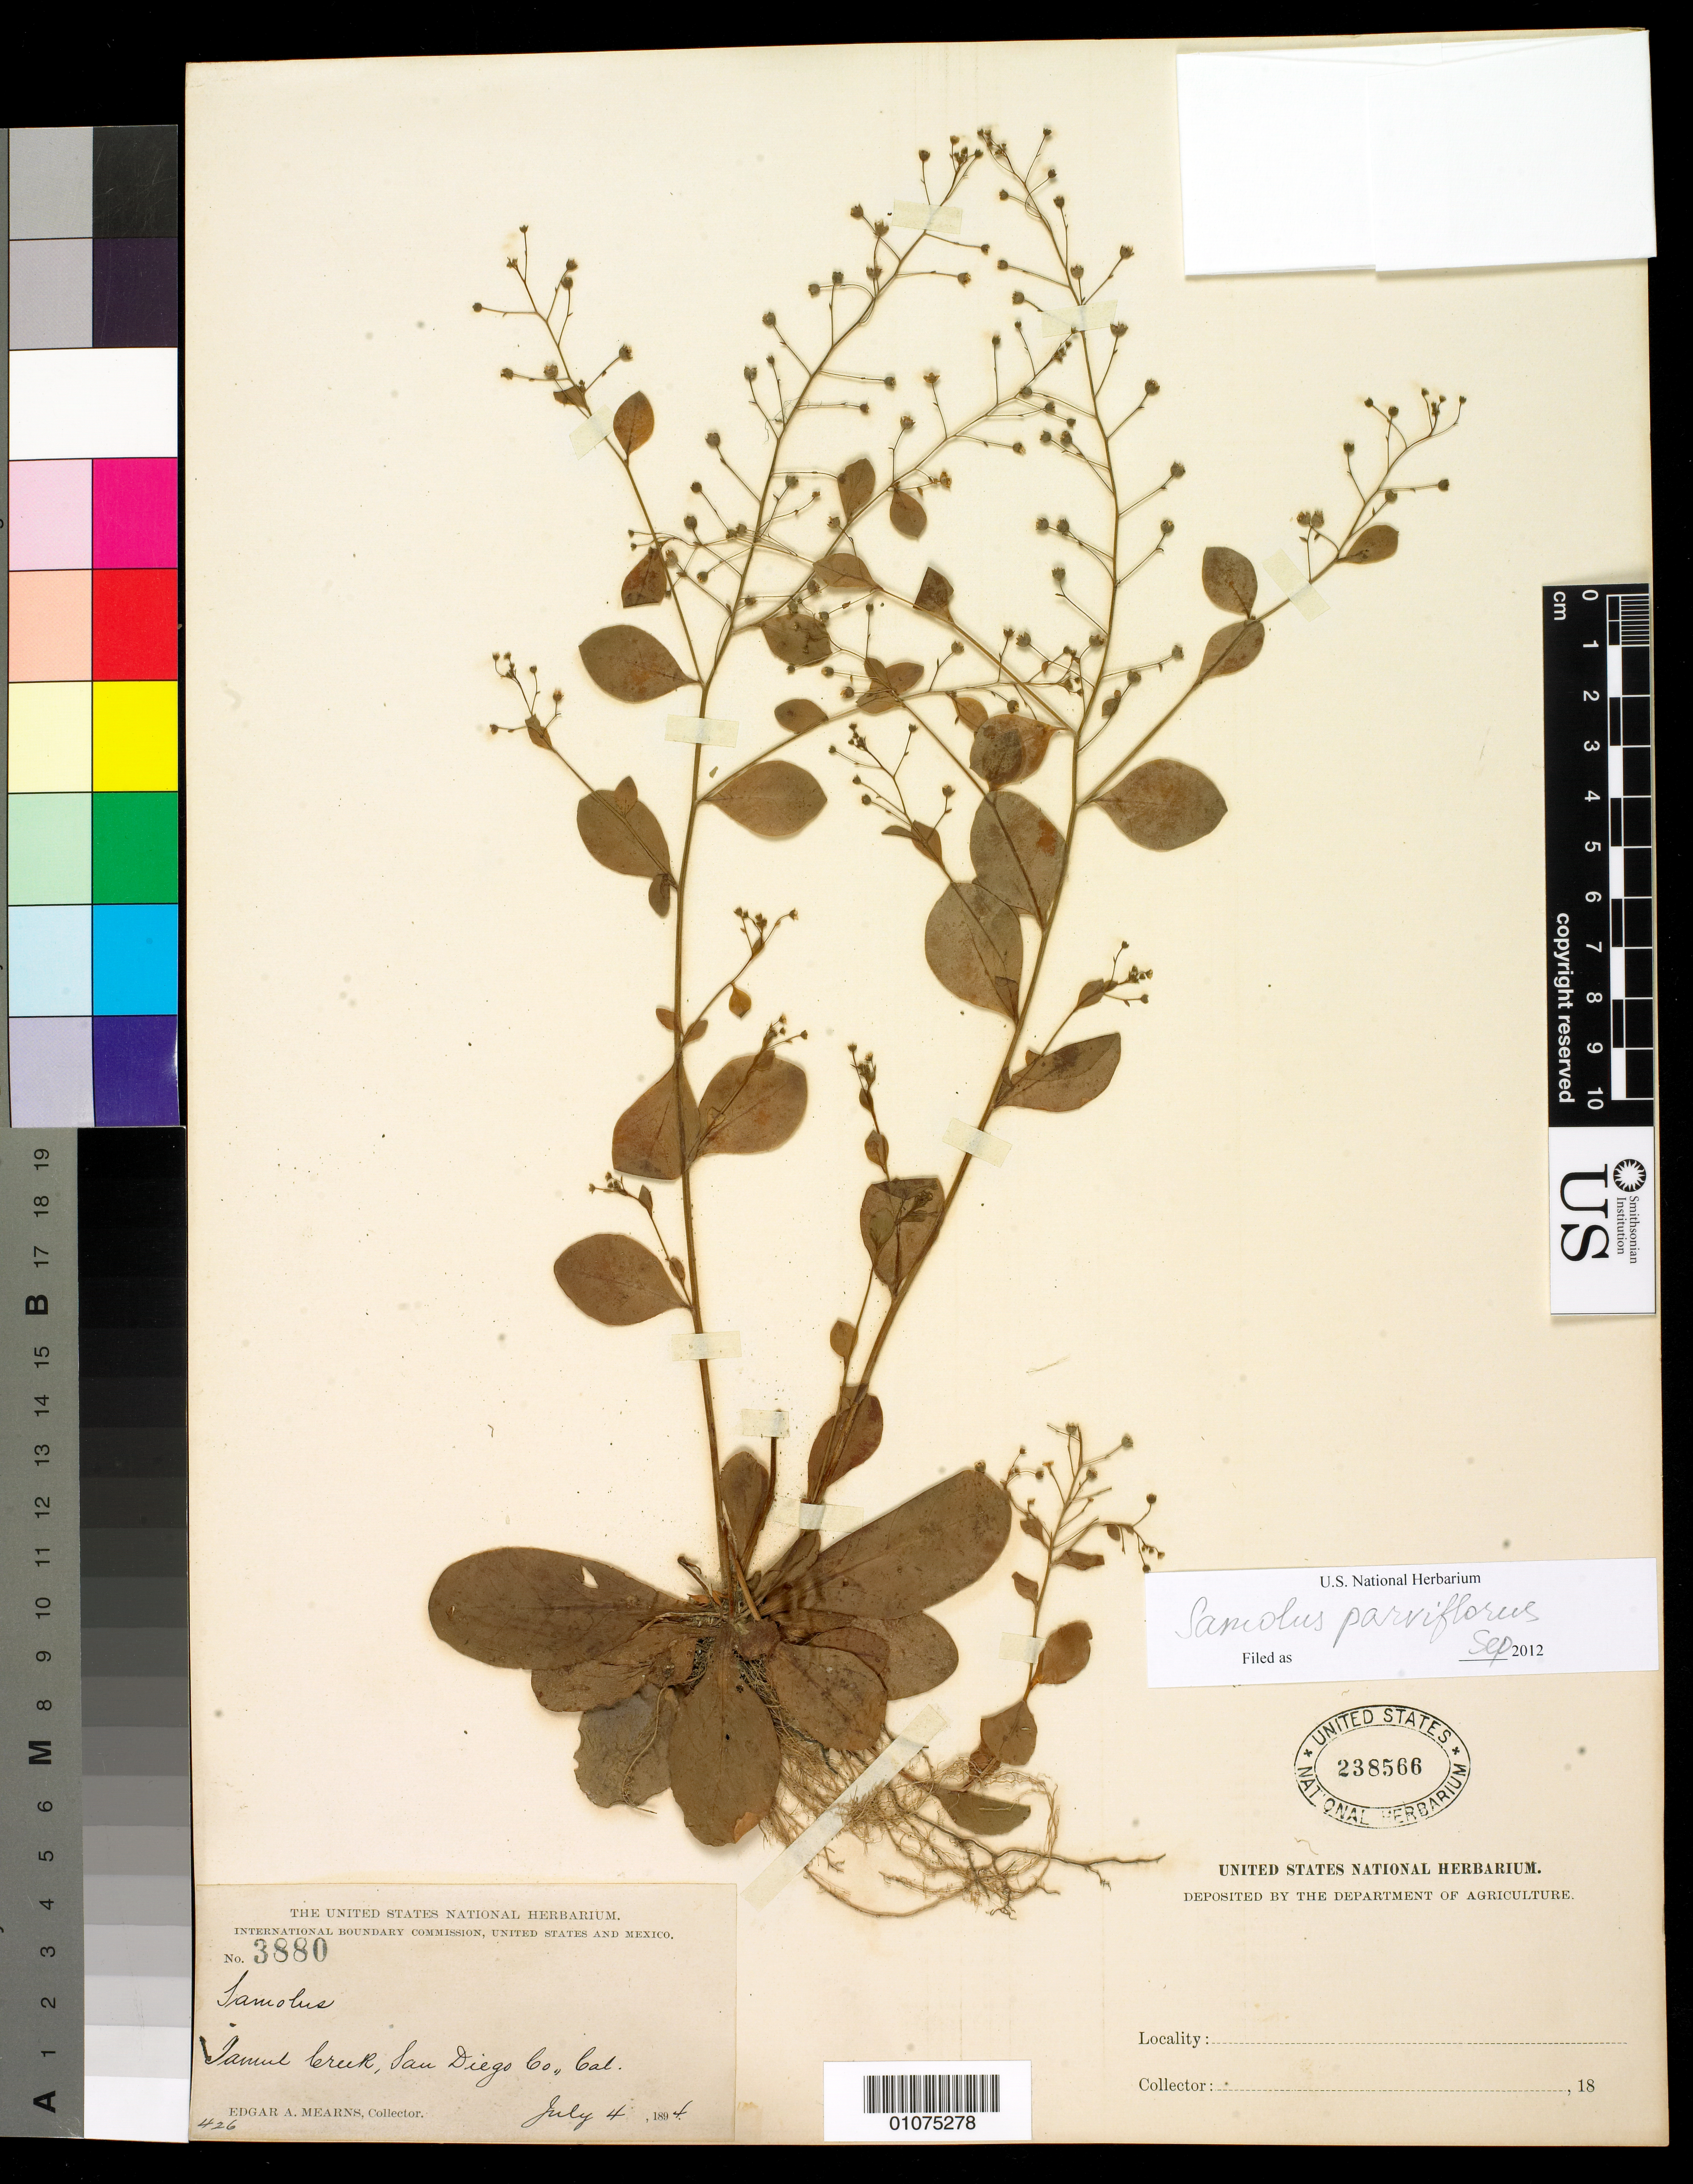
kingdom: Plantae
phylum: Tracheophyta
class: Magnoliopsida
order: Ericales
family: Primulaceae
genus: Samolus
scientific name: Samolus parviflorus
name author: Raf.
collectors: E. A. Mearns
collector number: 3880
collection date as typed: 4 Jul 1894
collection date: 1894-07-04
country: United States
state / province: California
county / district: San Diego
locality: Jamul Creek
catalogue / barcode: US 238566